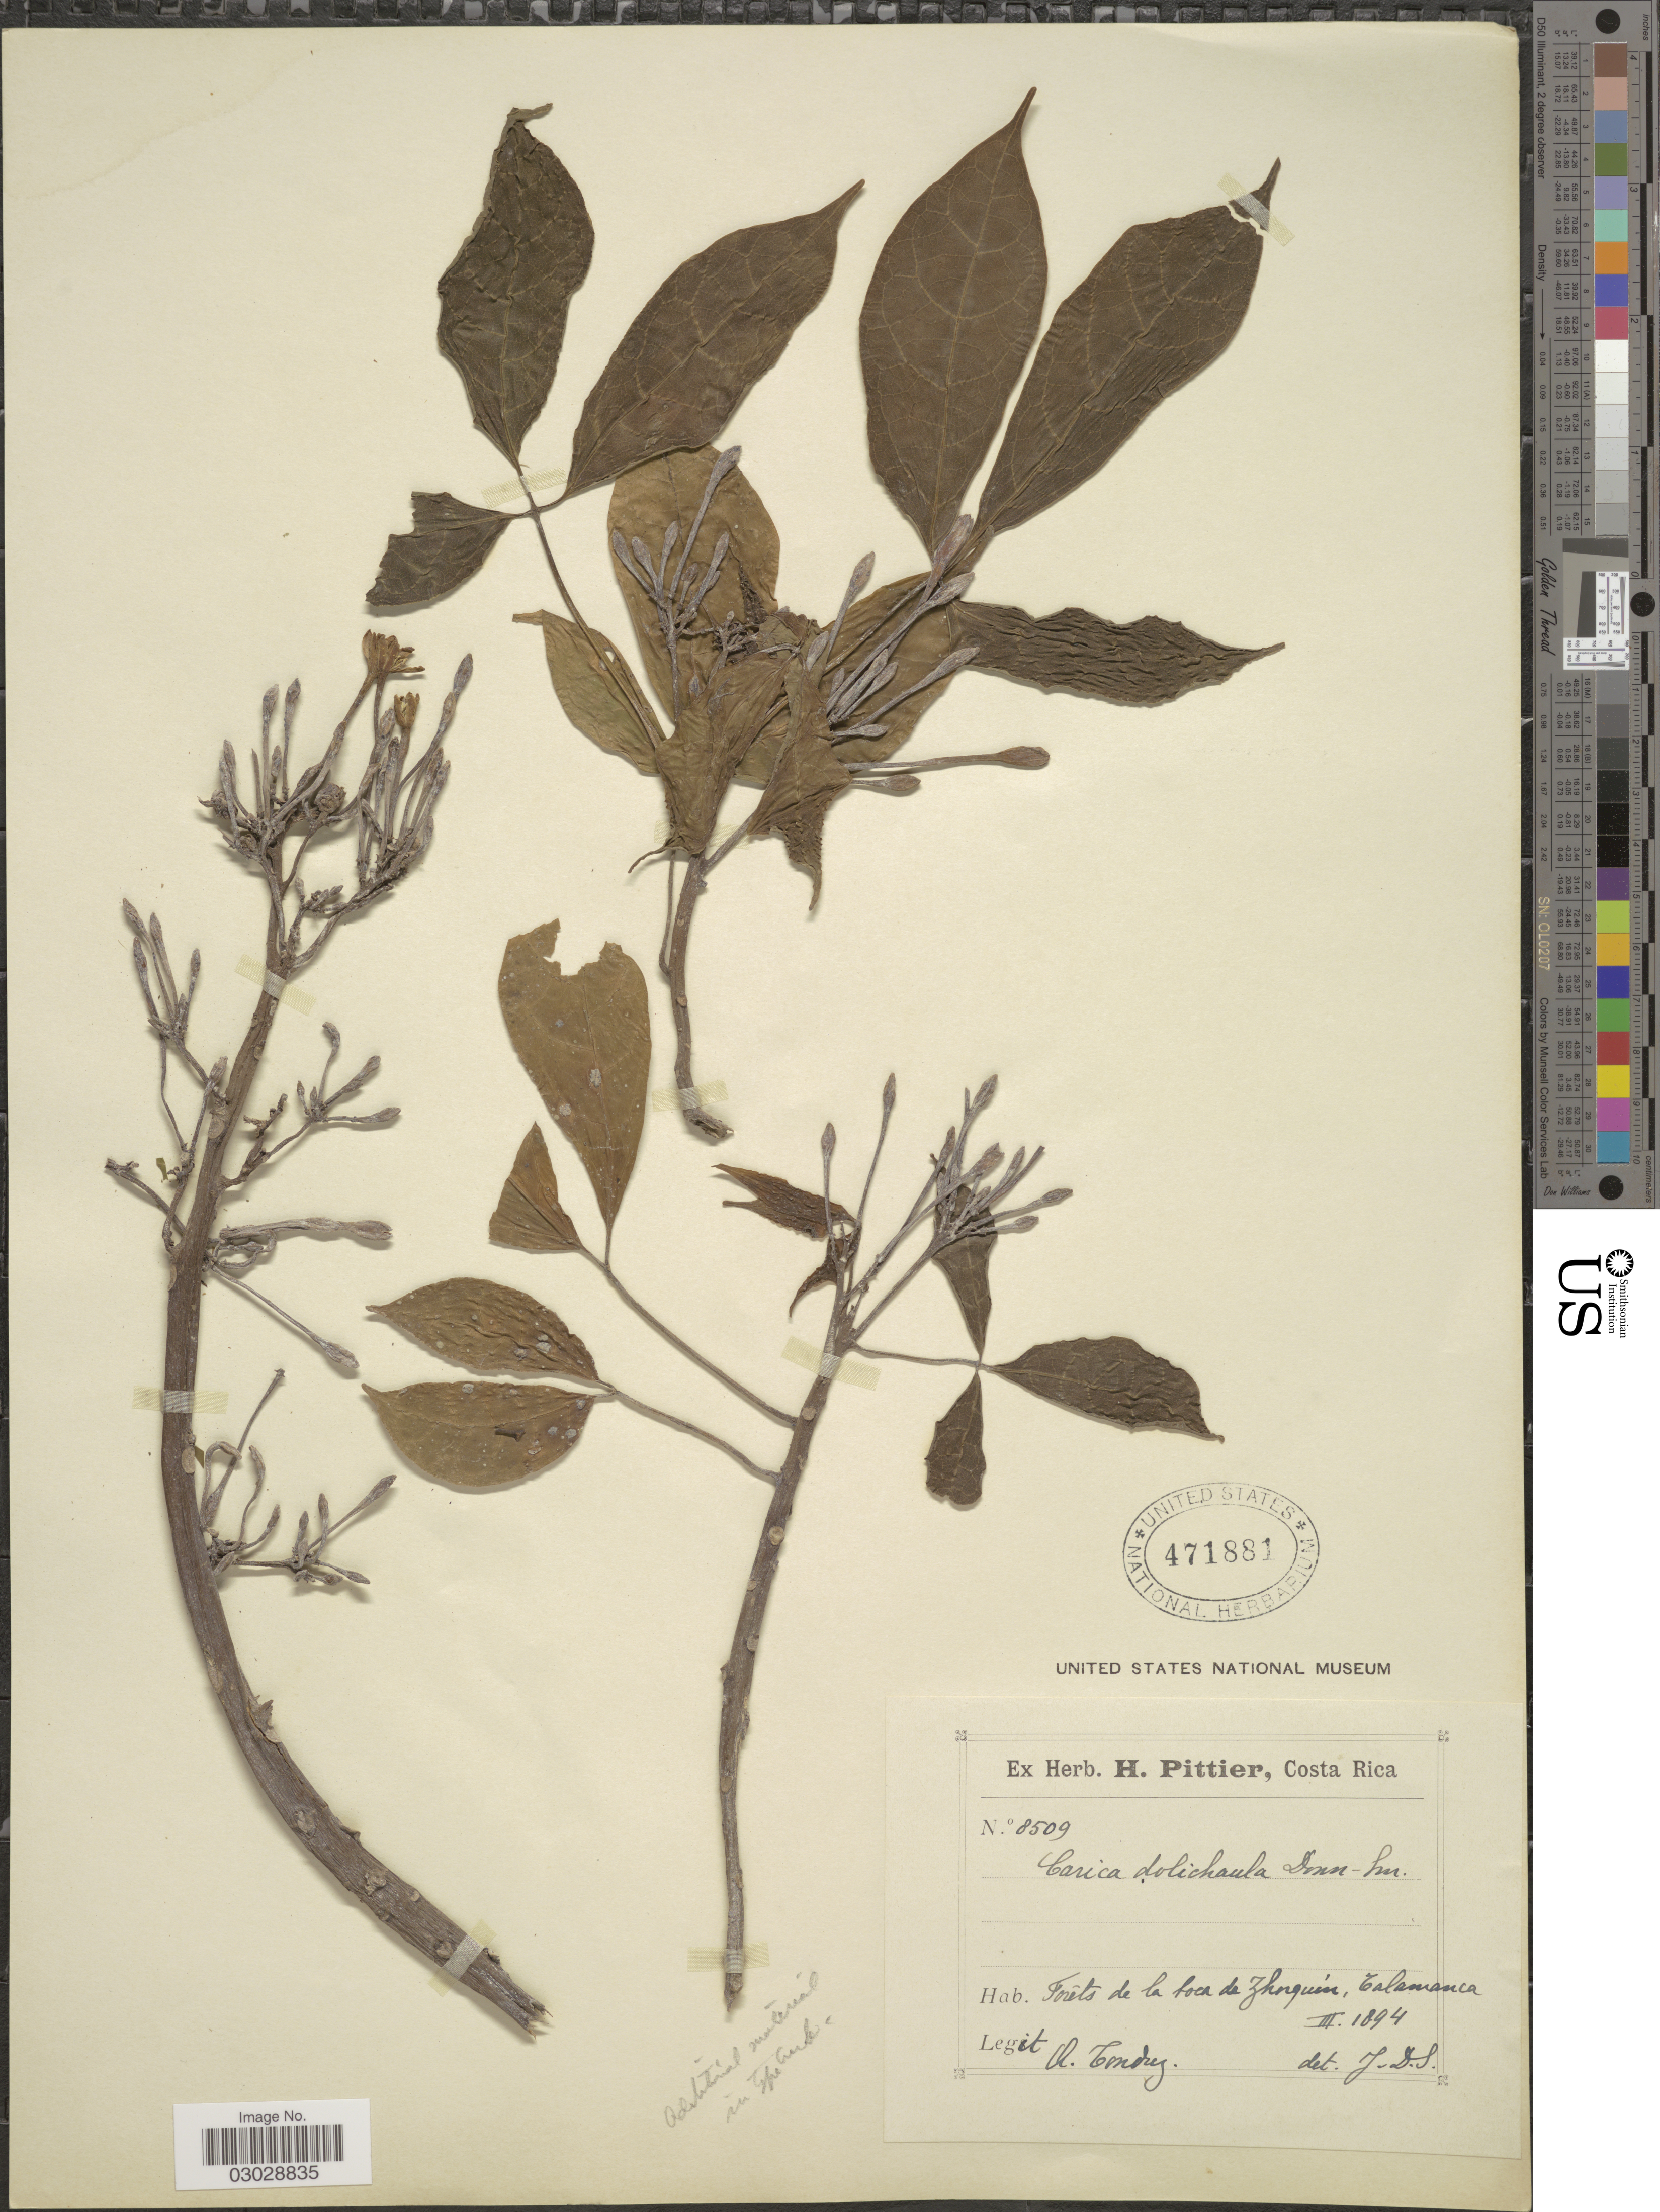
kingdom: Plantae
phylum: Tracheophyta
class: Magnoliopsida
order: Brassicales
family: Caricaceae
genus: Jacaratia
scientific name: Jacaratia dolichaula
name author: (Donn. Sm.) Woodson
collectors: A. Tonduz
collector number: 8509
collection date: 1894-03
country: Costa Rica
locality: Forêts de la boca de Zhorquin, Talamanca.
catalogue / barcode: US 471881